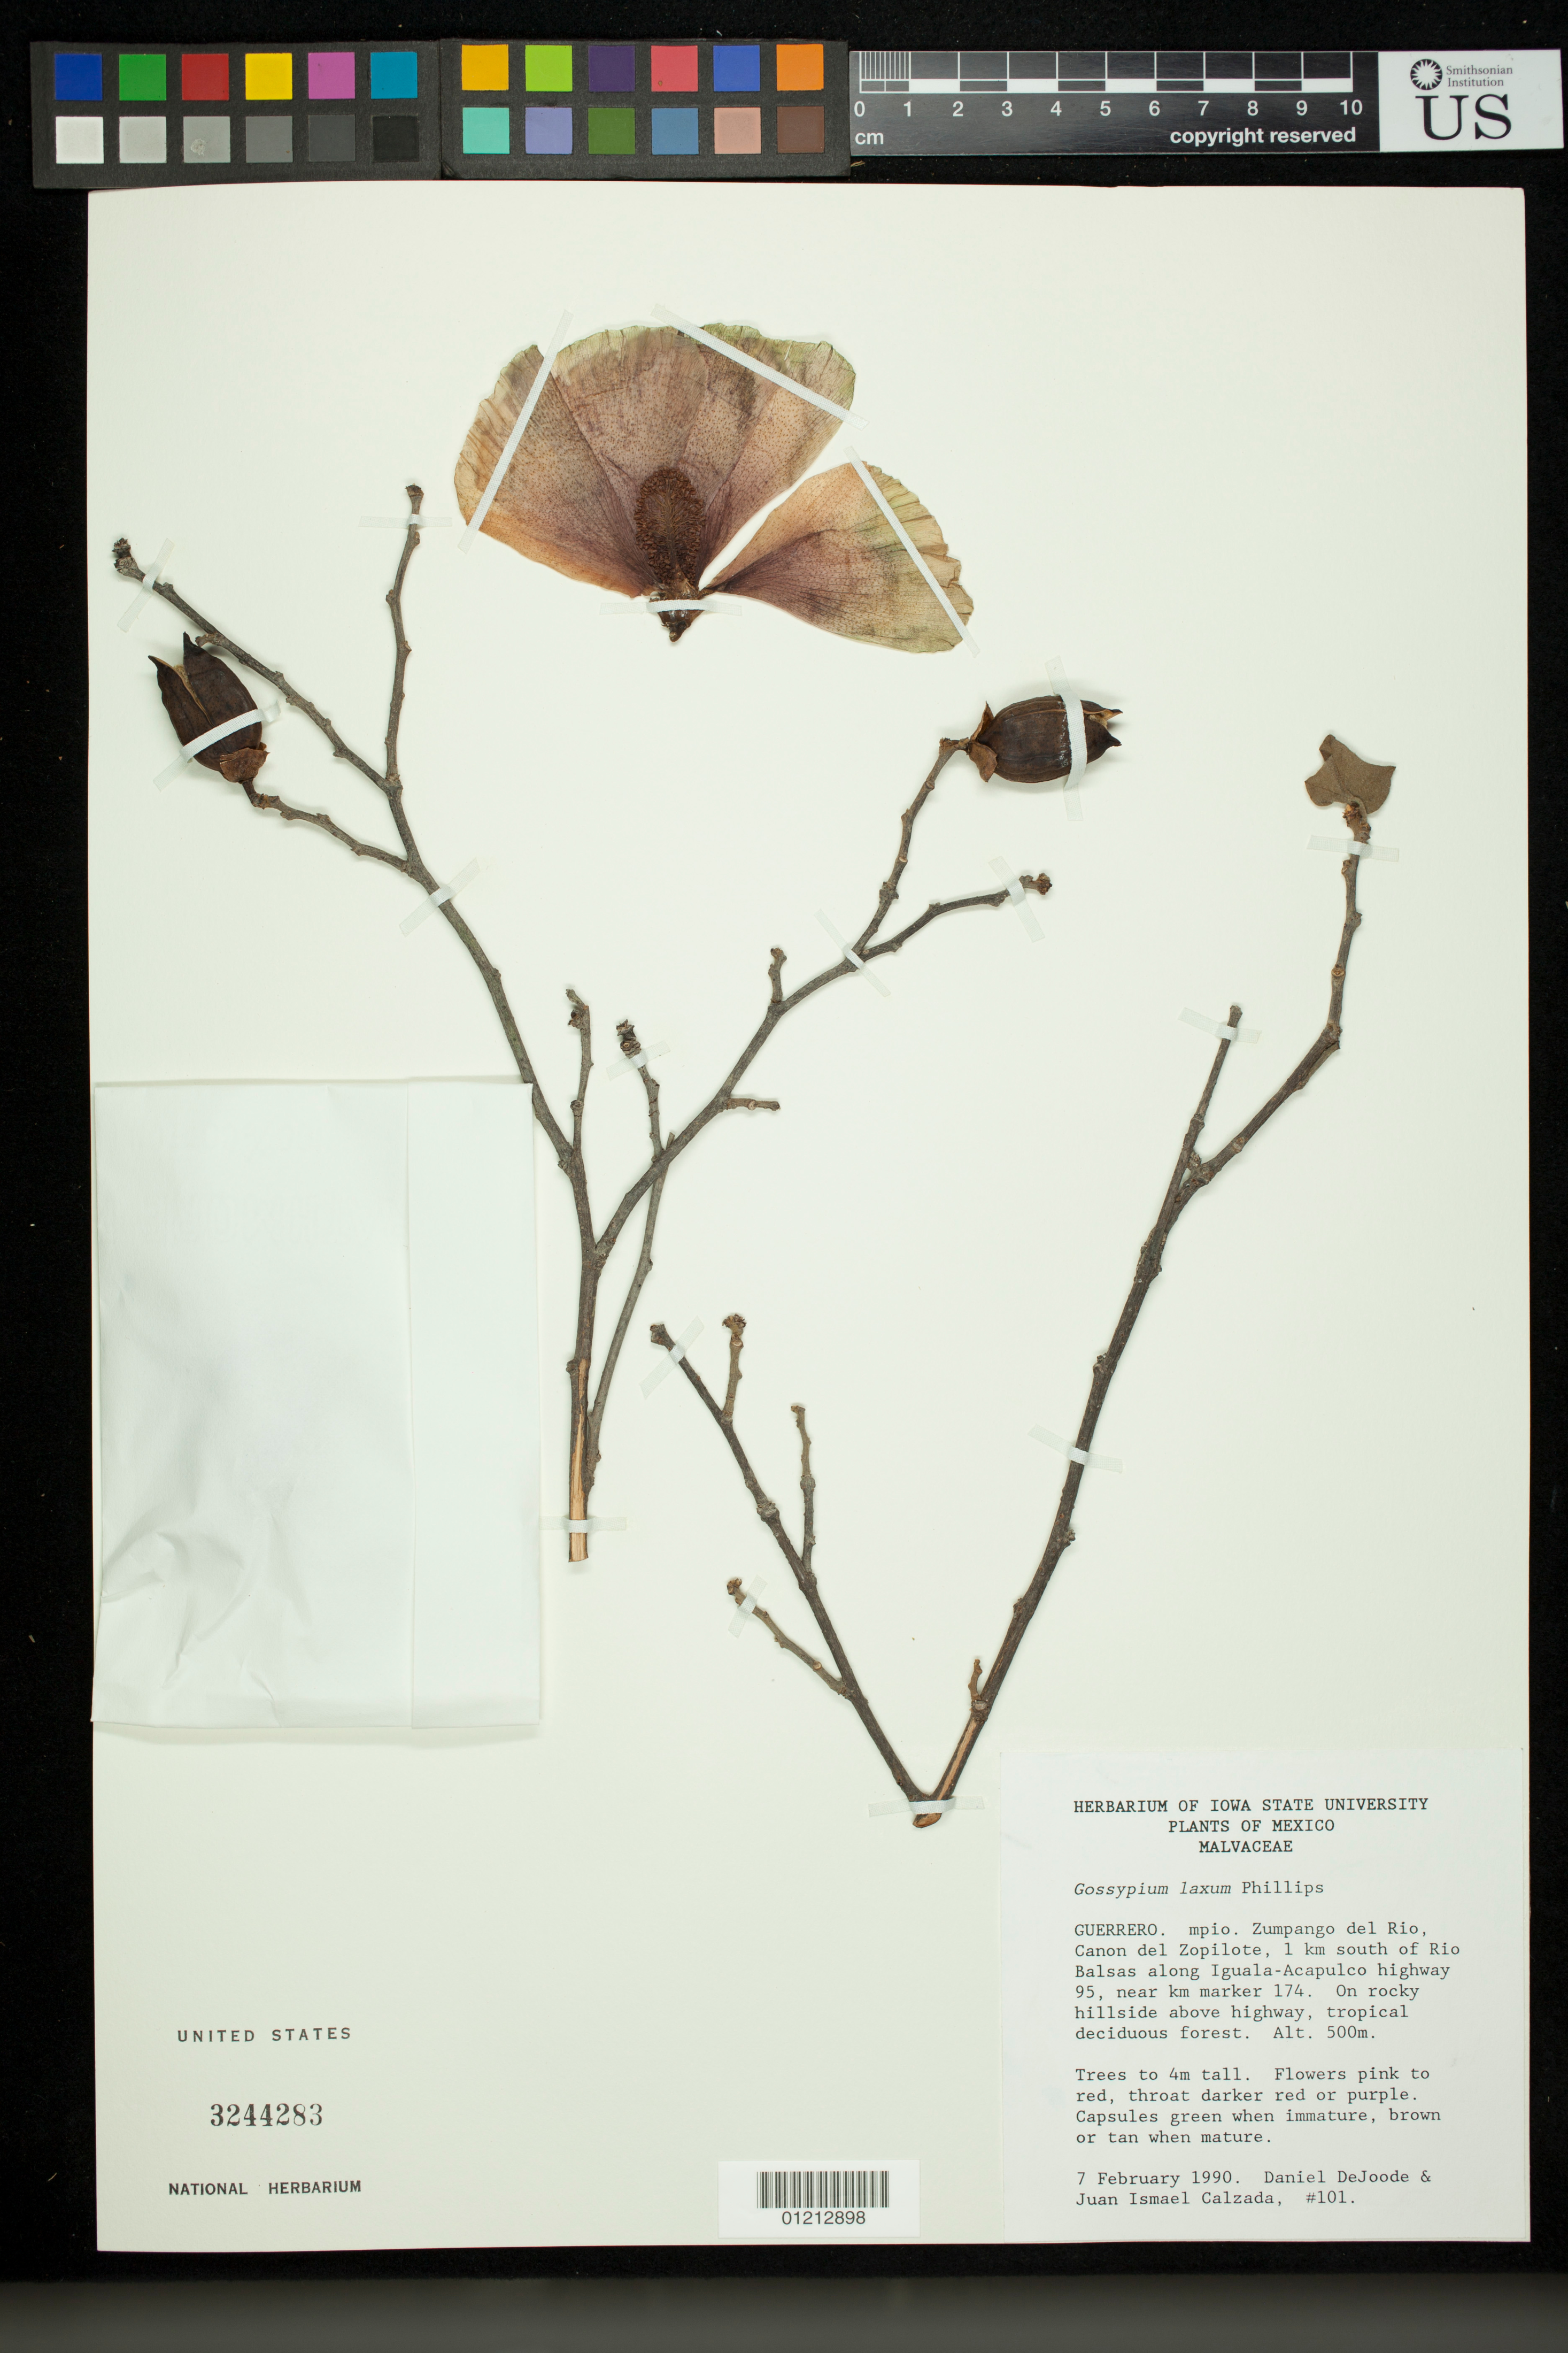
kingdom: Plantae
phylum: Tracheophyta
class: Magnoliopsida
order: Malvales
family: Malvaceae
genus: Gossypium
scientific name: Gossypium laxum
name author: L.Ll. Phillips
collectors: D. DeJoode & J. I. Calzada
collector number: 101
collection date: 1990-02-07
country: Mexico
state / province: Guerrero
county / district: Zumpango del Rio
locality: Canon del Zopilote, 1 km south of Rio Balsas along Iguala-Acapulco highway 95, near km marker 174. On rocky hillside above highway, tropical deciduous forest.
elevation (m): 500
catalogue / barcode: US 3244283